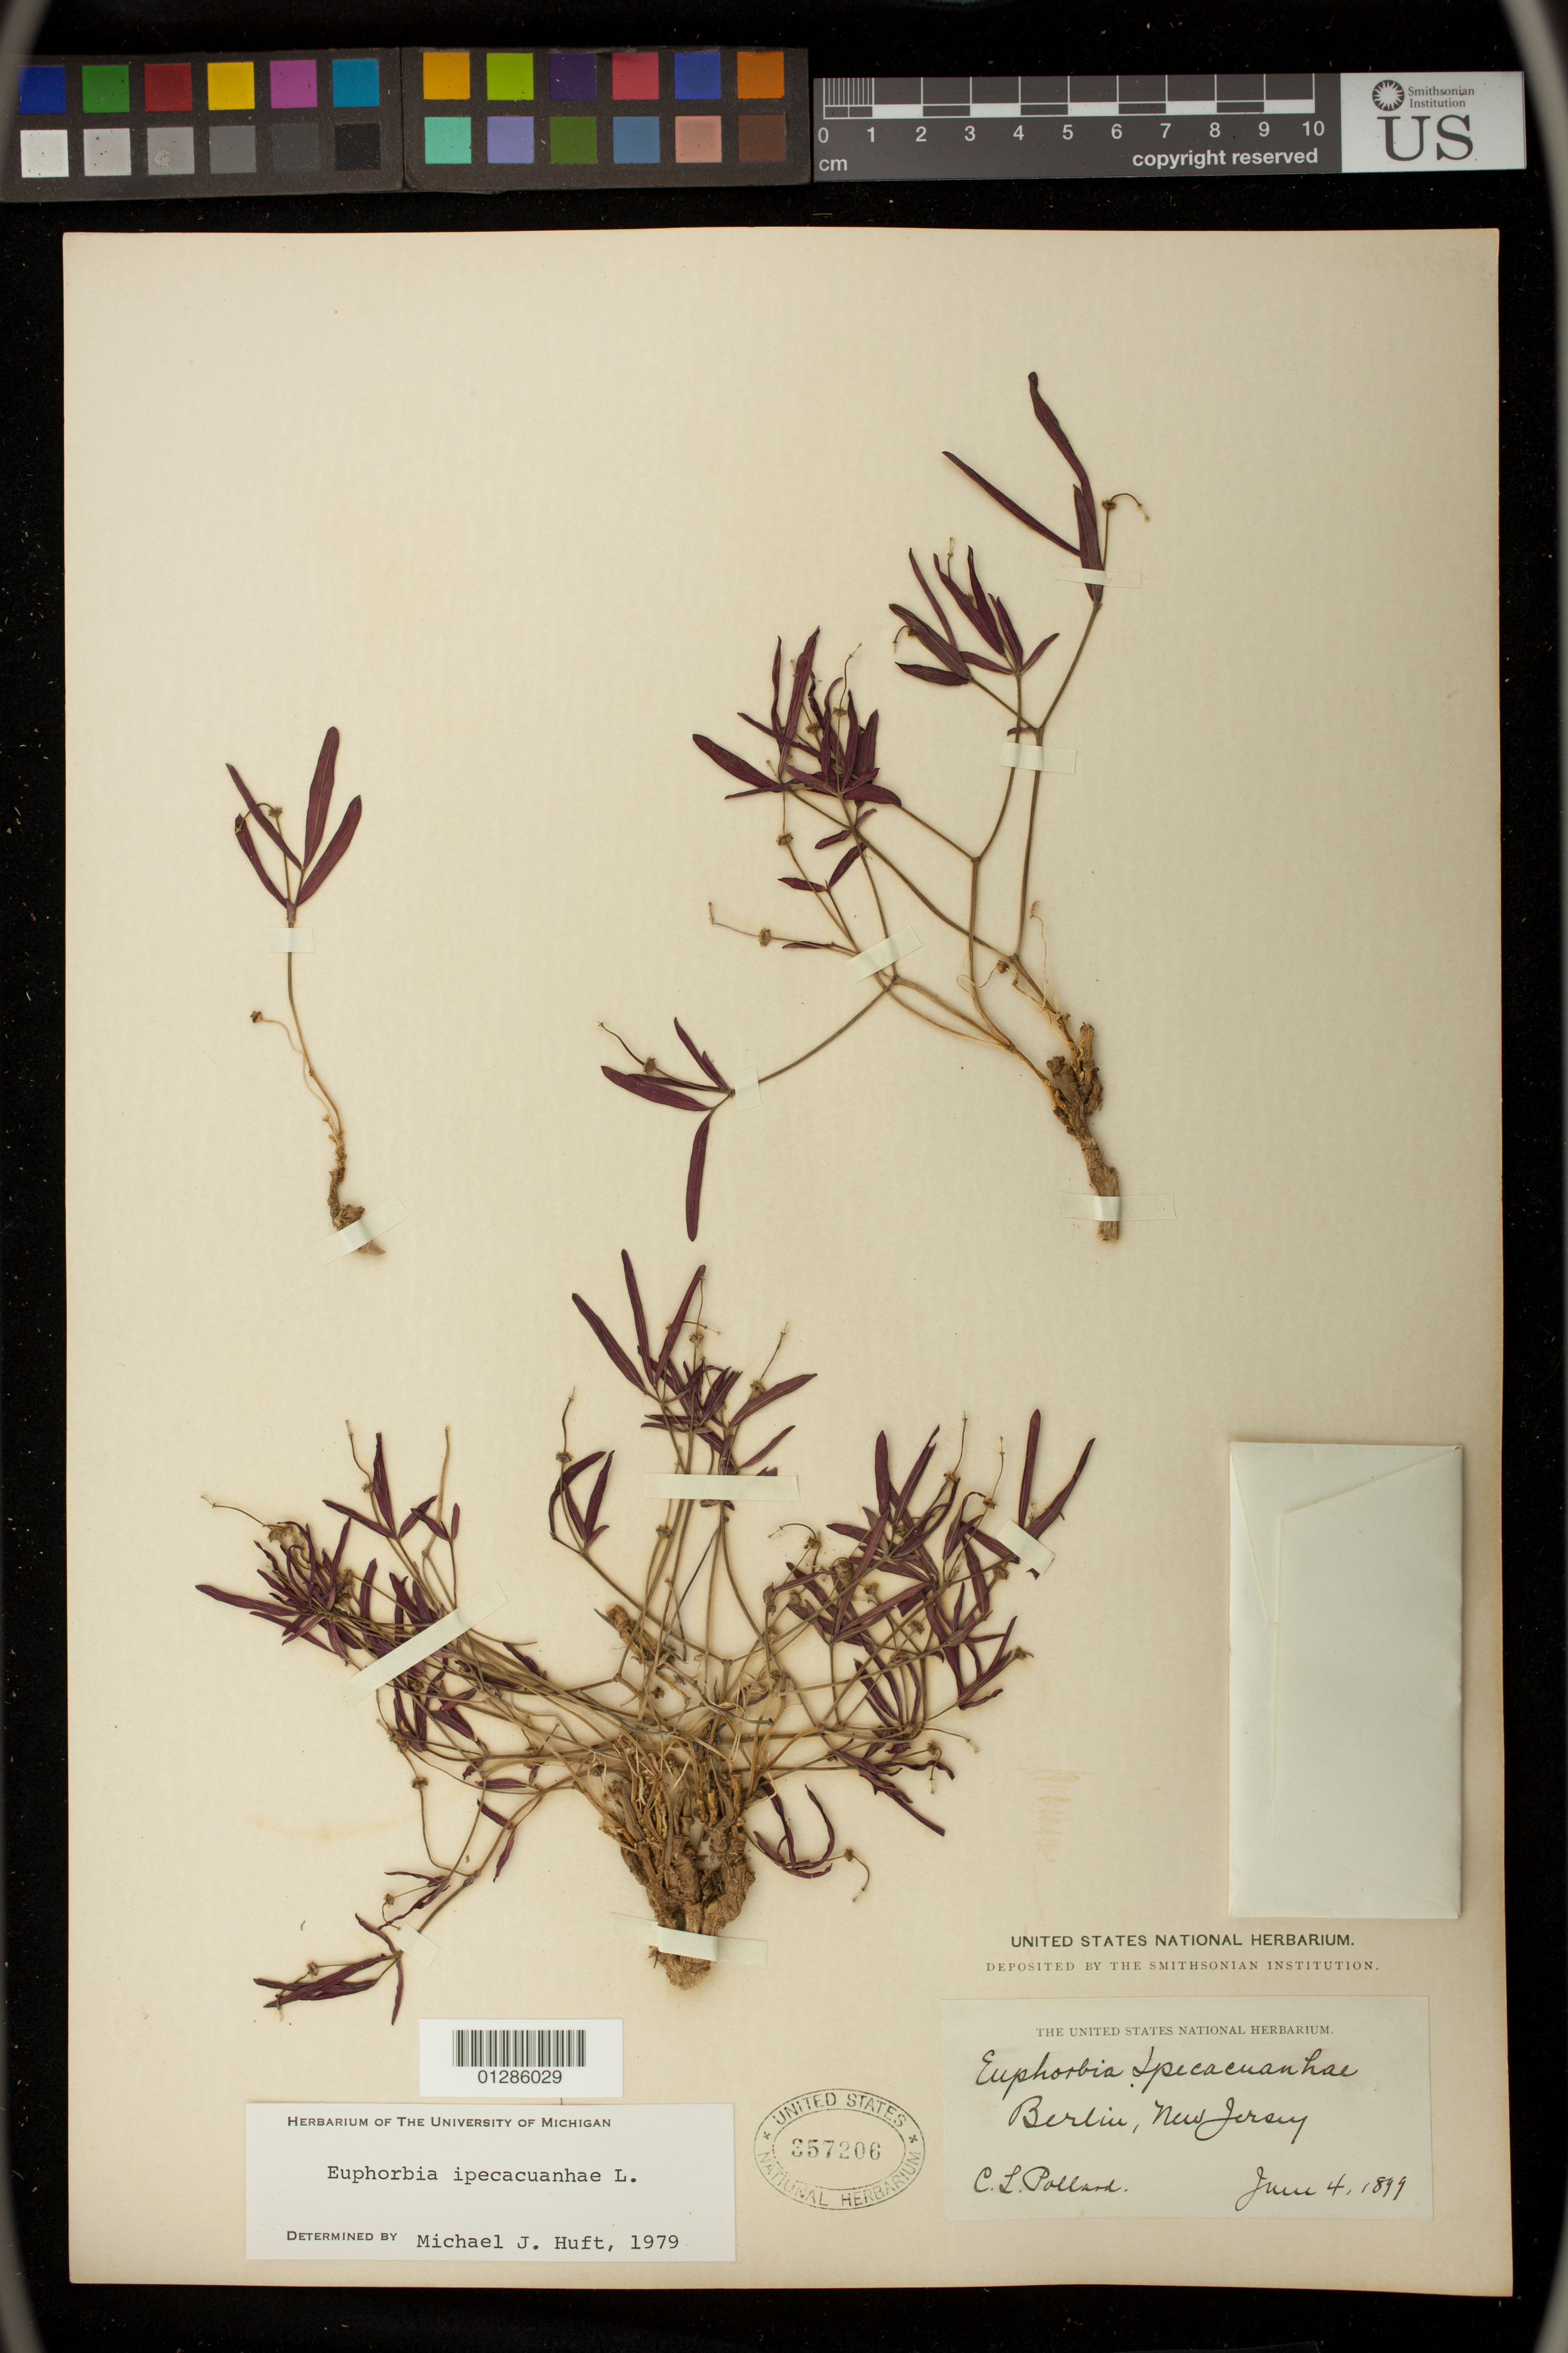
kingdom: Plantae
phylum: Tracheophyta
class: Magnoliopsida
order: Malpighiales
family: Euphorbiaceae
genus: Euphorbia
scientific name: Euphorbia ipecacuanhae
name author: L.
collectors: C. L. Pollard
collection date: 1899-06-04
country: United States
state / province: New Jersey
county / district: Camden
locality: Berlin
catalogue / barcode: US 357206